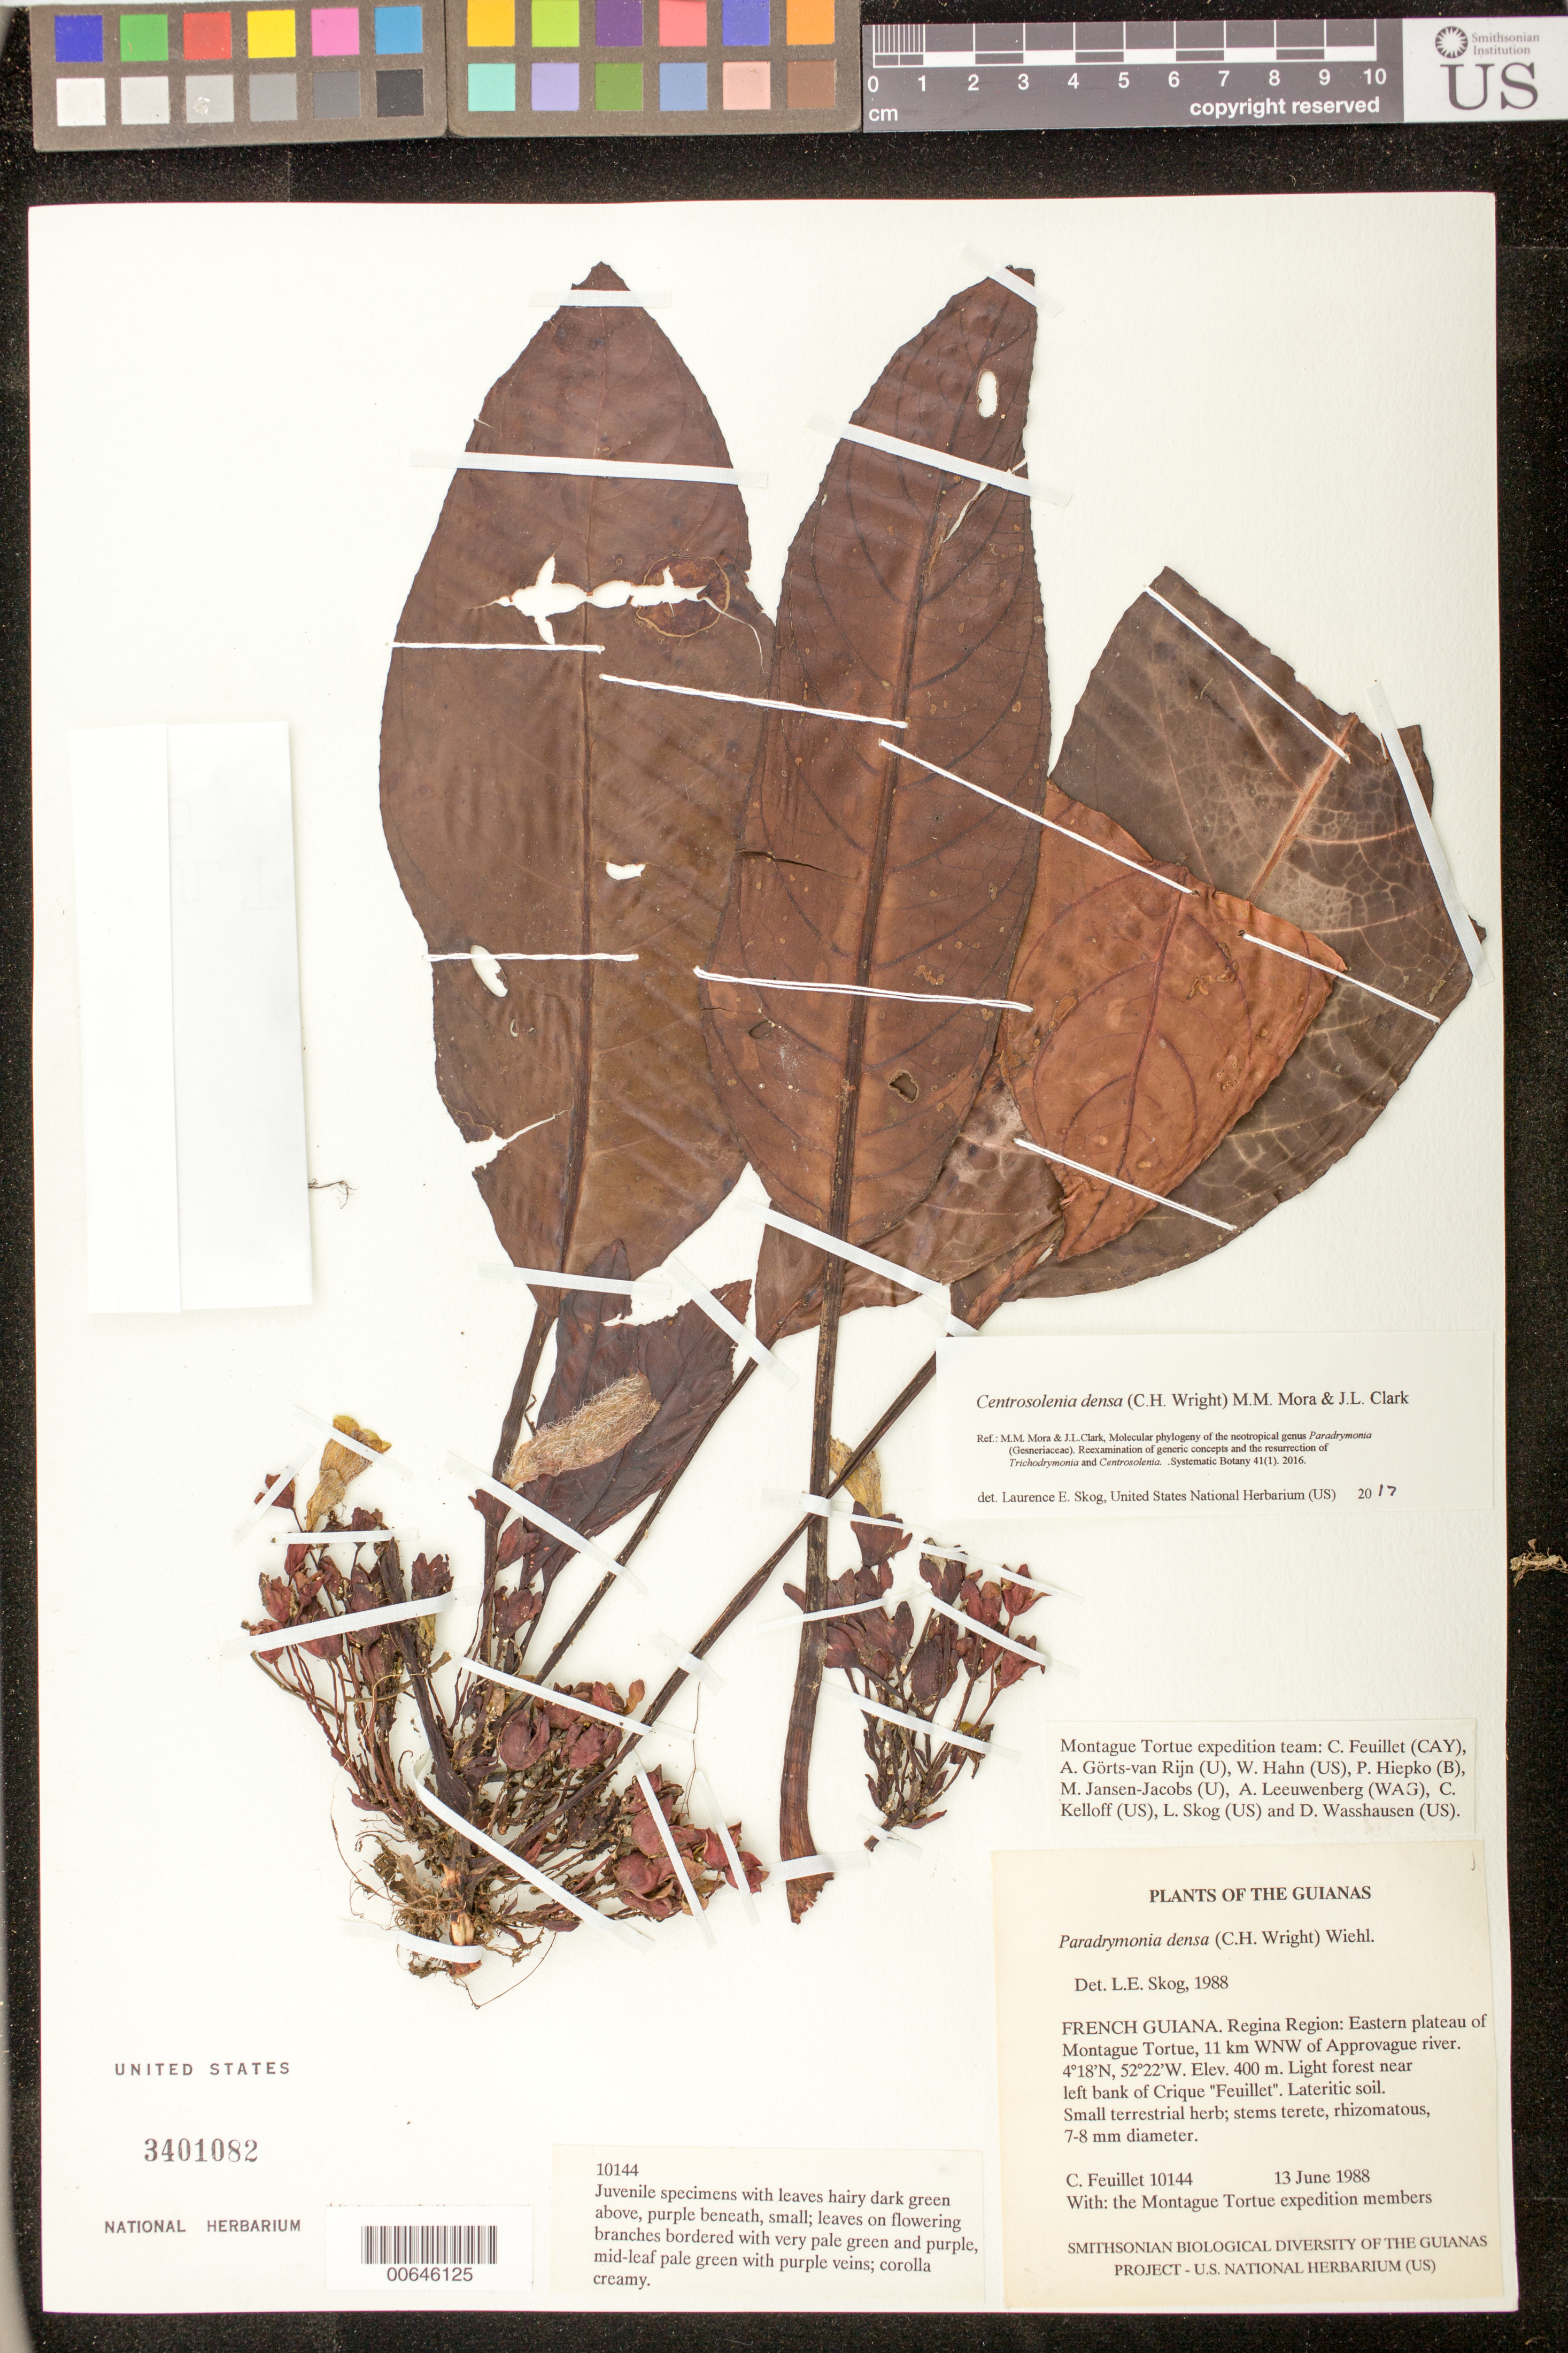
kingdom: Plantae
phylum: Tracheophyta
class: Magnoliopsida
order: Lamiales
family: Gesneriaceae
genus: Centrosolenia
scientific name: Centrosolenia densa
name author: (C.H. Wright) Sprague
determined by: Skog, Laurence E.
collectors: C. Feuillet & Montagne Torte Exped. members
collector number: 10144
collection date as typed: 13 Jun 1988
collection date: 1988-06-13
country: French Guiana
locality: Régina, Mt Tortue, 11 km WNW of Approuague River, light forest near left bank of Crique "Feuillet"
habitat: Light forest, lateritic soil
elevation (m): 400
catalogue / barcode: US 3401082